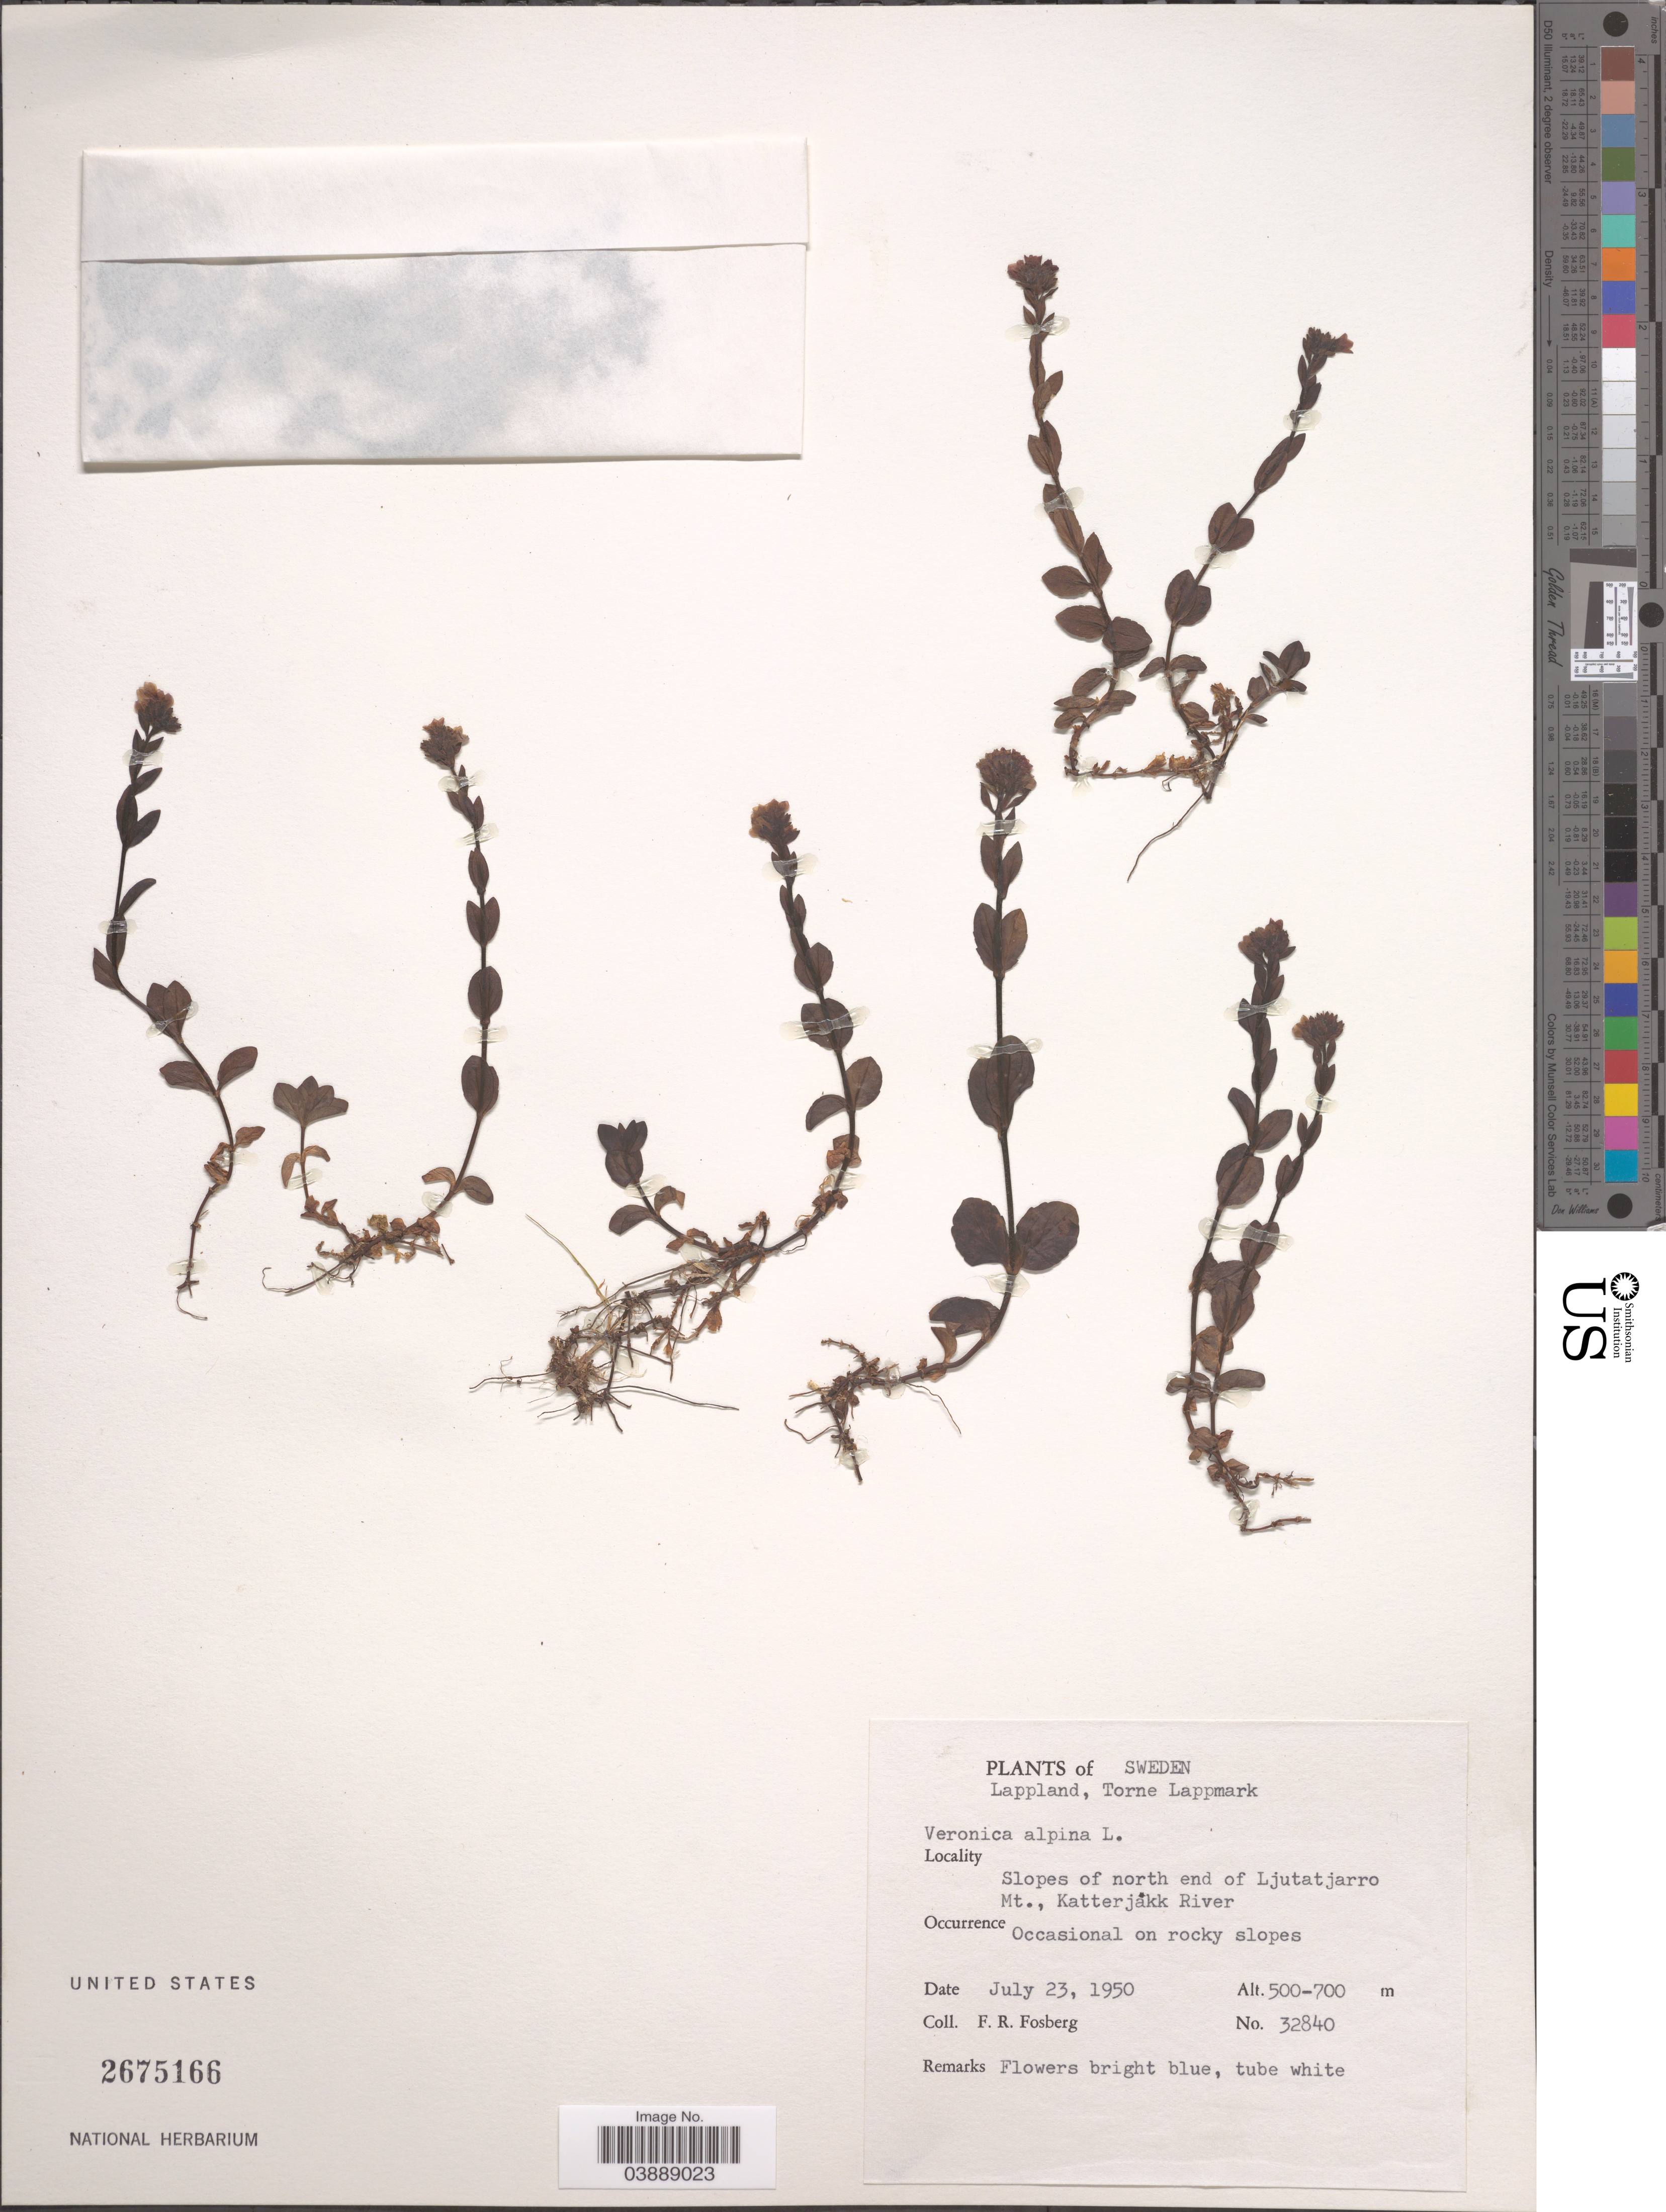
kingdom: Plantae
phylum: Tracheophyta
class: Magnoliopsida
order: Lamiales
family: Plantaginaceae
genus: Veronica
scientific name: Veronica alpina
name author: L.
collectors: F. R. Fosberg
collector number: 32840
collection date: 1950-07-23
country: Sweden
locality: Lappland, Torne Lappmark. Slopes of north end of Ljutatjarro Mt., Katterjakk River.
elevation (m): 500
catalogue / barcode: US 2675166